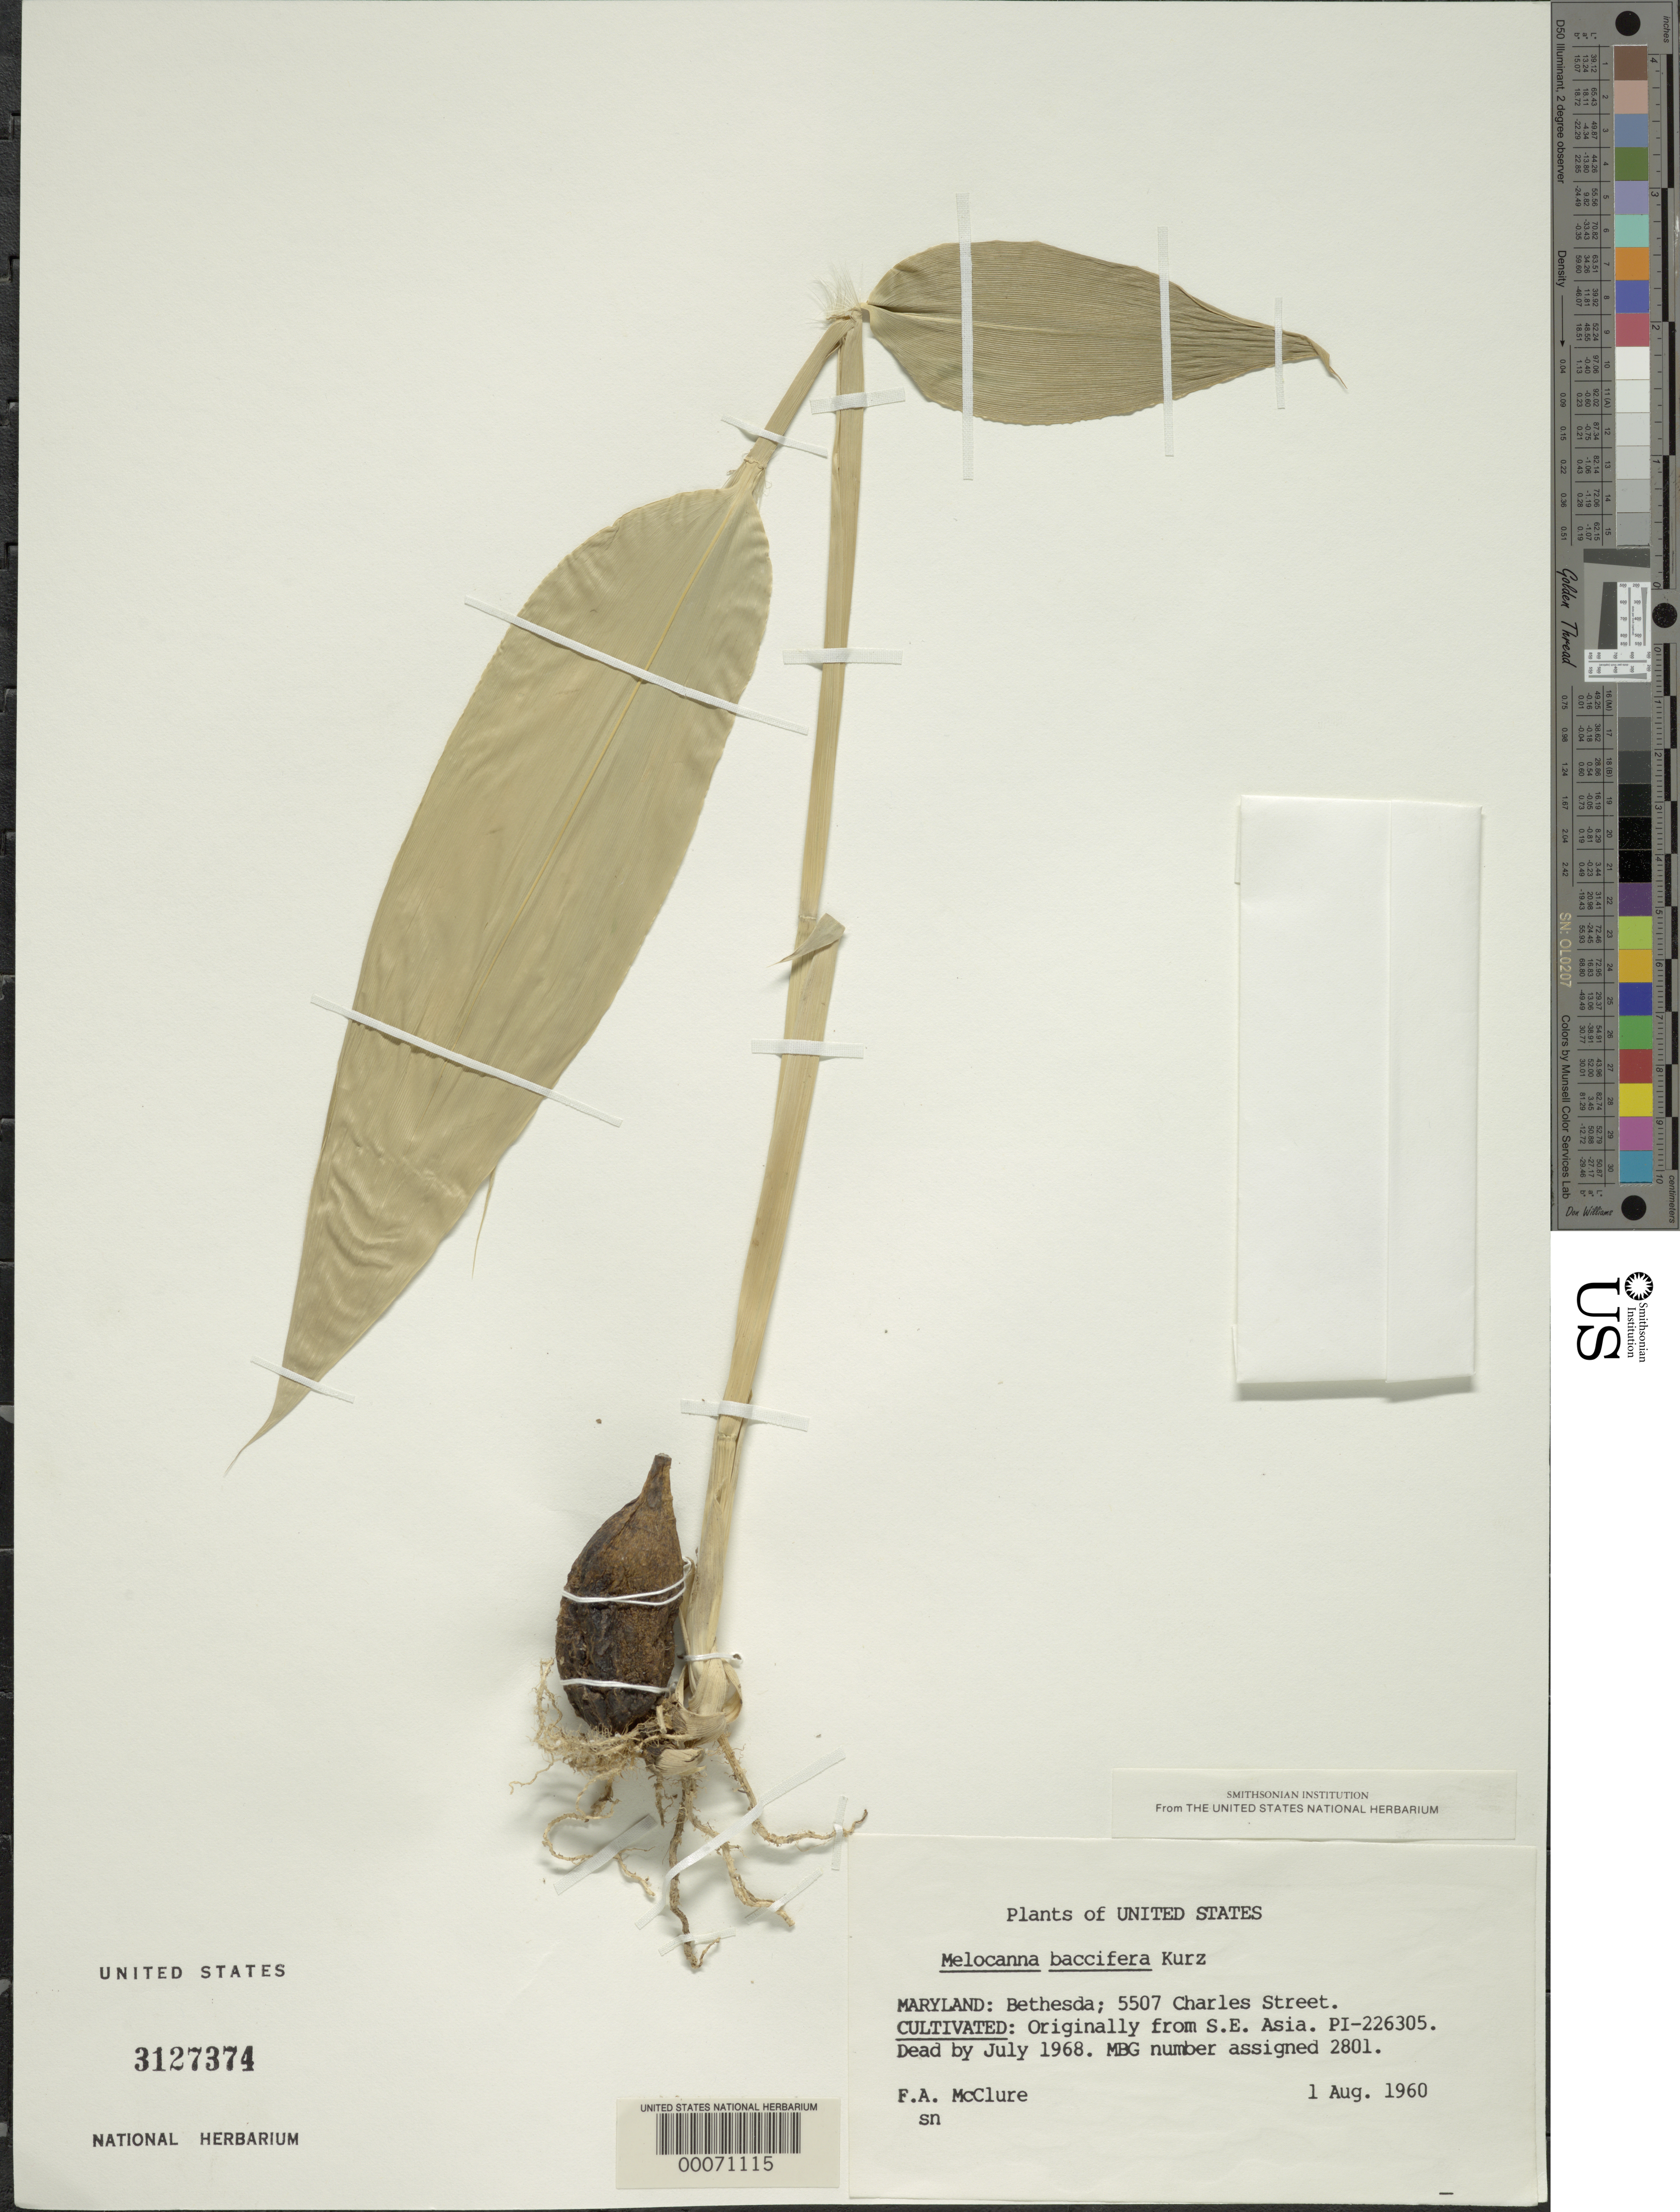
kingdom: Plantae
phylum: Tracheophyta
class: Liliopsida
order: Poales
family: Poaceae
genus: Melocanna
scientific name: Melocanna baccifera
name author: (Roxb.) Kurz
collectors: F. A. McClure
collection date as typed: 01 Aug 1960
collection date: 1960-08-01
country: United States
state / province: Maryland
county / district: Montgomery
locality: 5507 Charles Street, Bethesda (McClure's garden)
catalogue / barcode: US 3127374